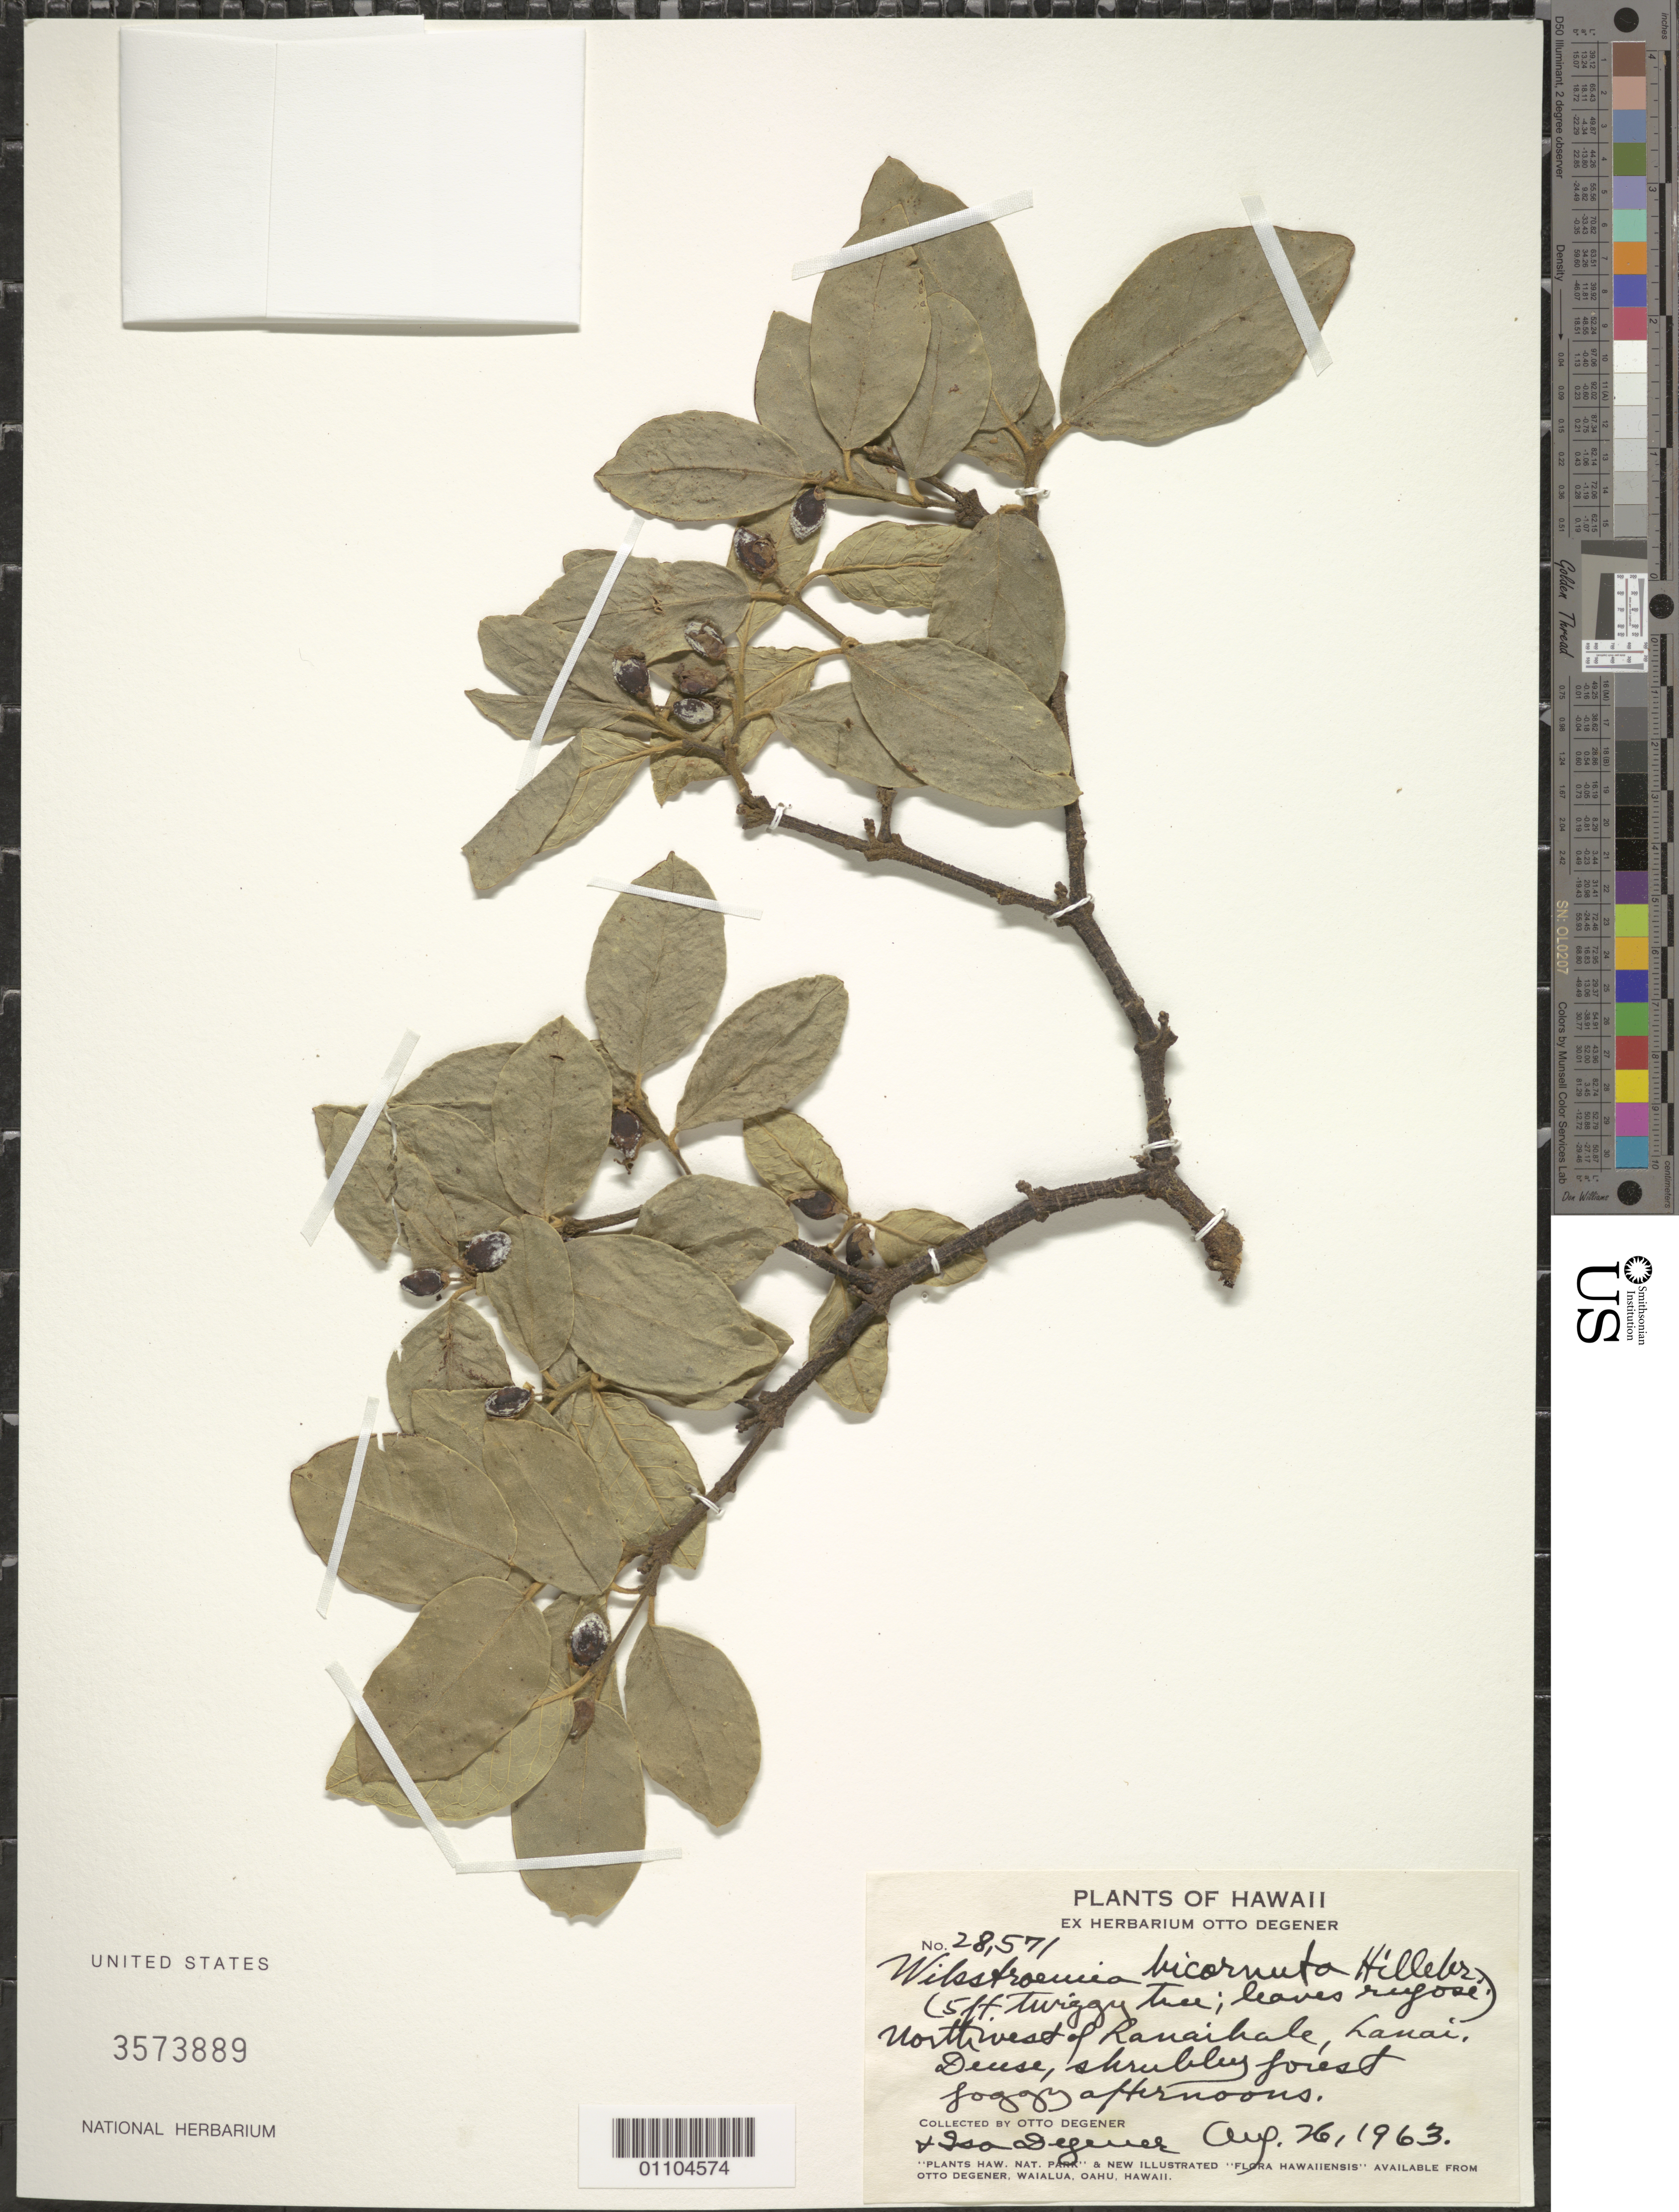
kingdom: Plantae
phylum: Tracheophyta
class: Magnoliopsida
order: Malvales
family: Thymelaeaceae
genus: Wikstroemia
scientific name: Wikstroemia bicornuta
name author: Hillebr.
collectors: O. Degener & I. Degener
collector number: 28571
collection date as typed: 26 Aug 1963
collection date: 1963-08-26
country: United States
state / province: Hawaii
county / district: Maui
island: Lana'i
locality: Northwest of Lanaihale.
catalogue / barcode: US 3573889